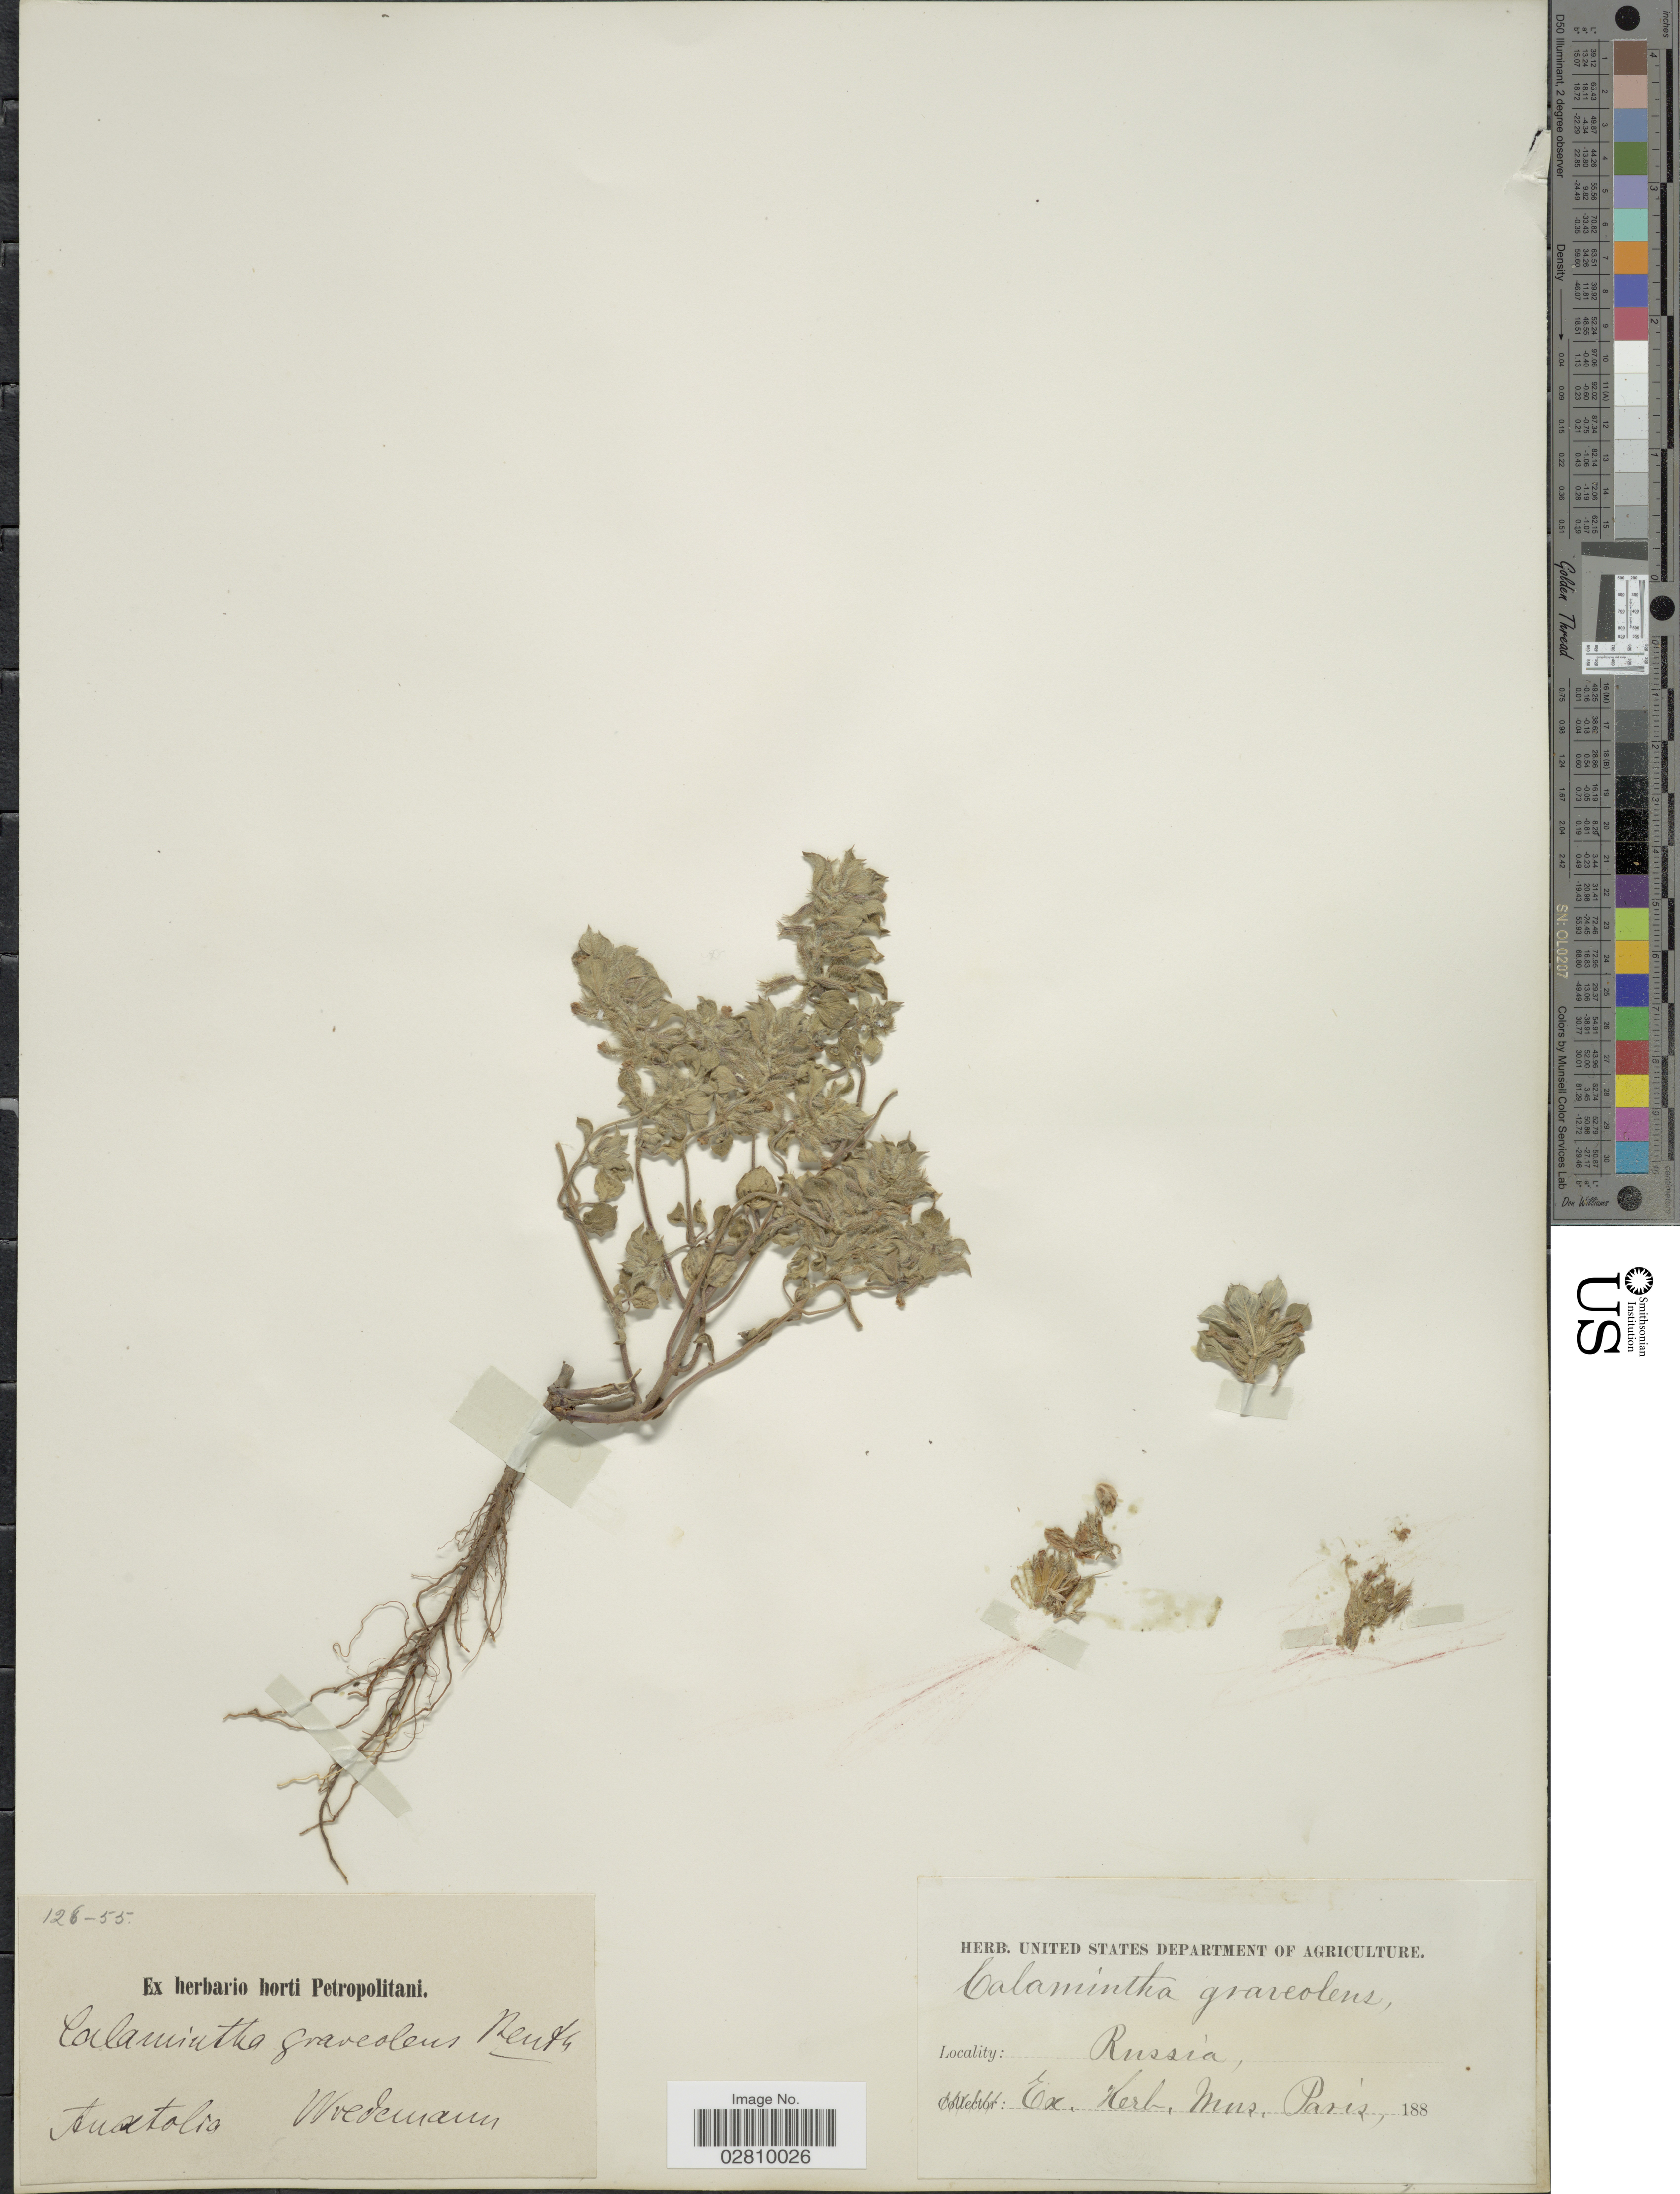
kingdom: Plantae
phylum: Tracheophyta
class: Magnoliopsida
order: Lamiales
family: Lamiaceae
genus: Calamintha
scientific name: Calamintha graveolens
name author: (M. Bieb.) Benth.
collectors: Wiedemann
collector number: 126-55*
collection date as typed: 188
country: Turkey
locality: Anatolia.